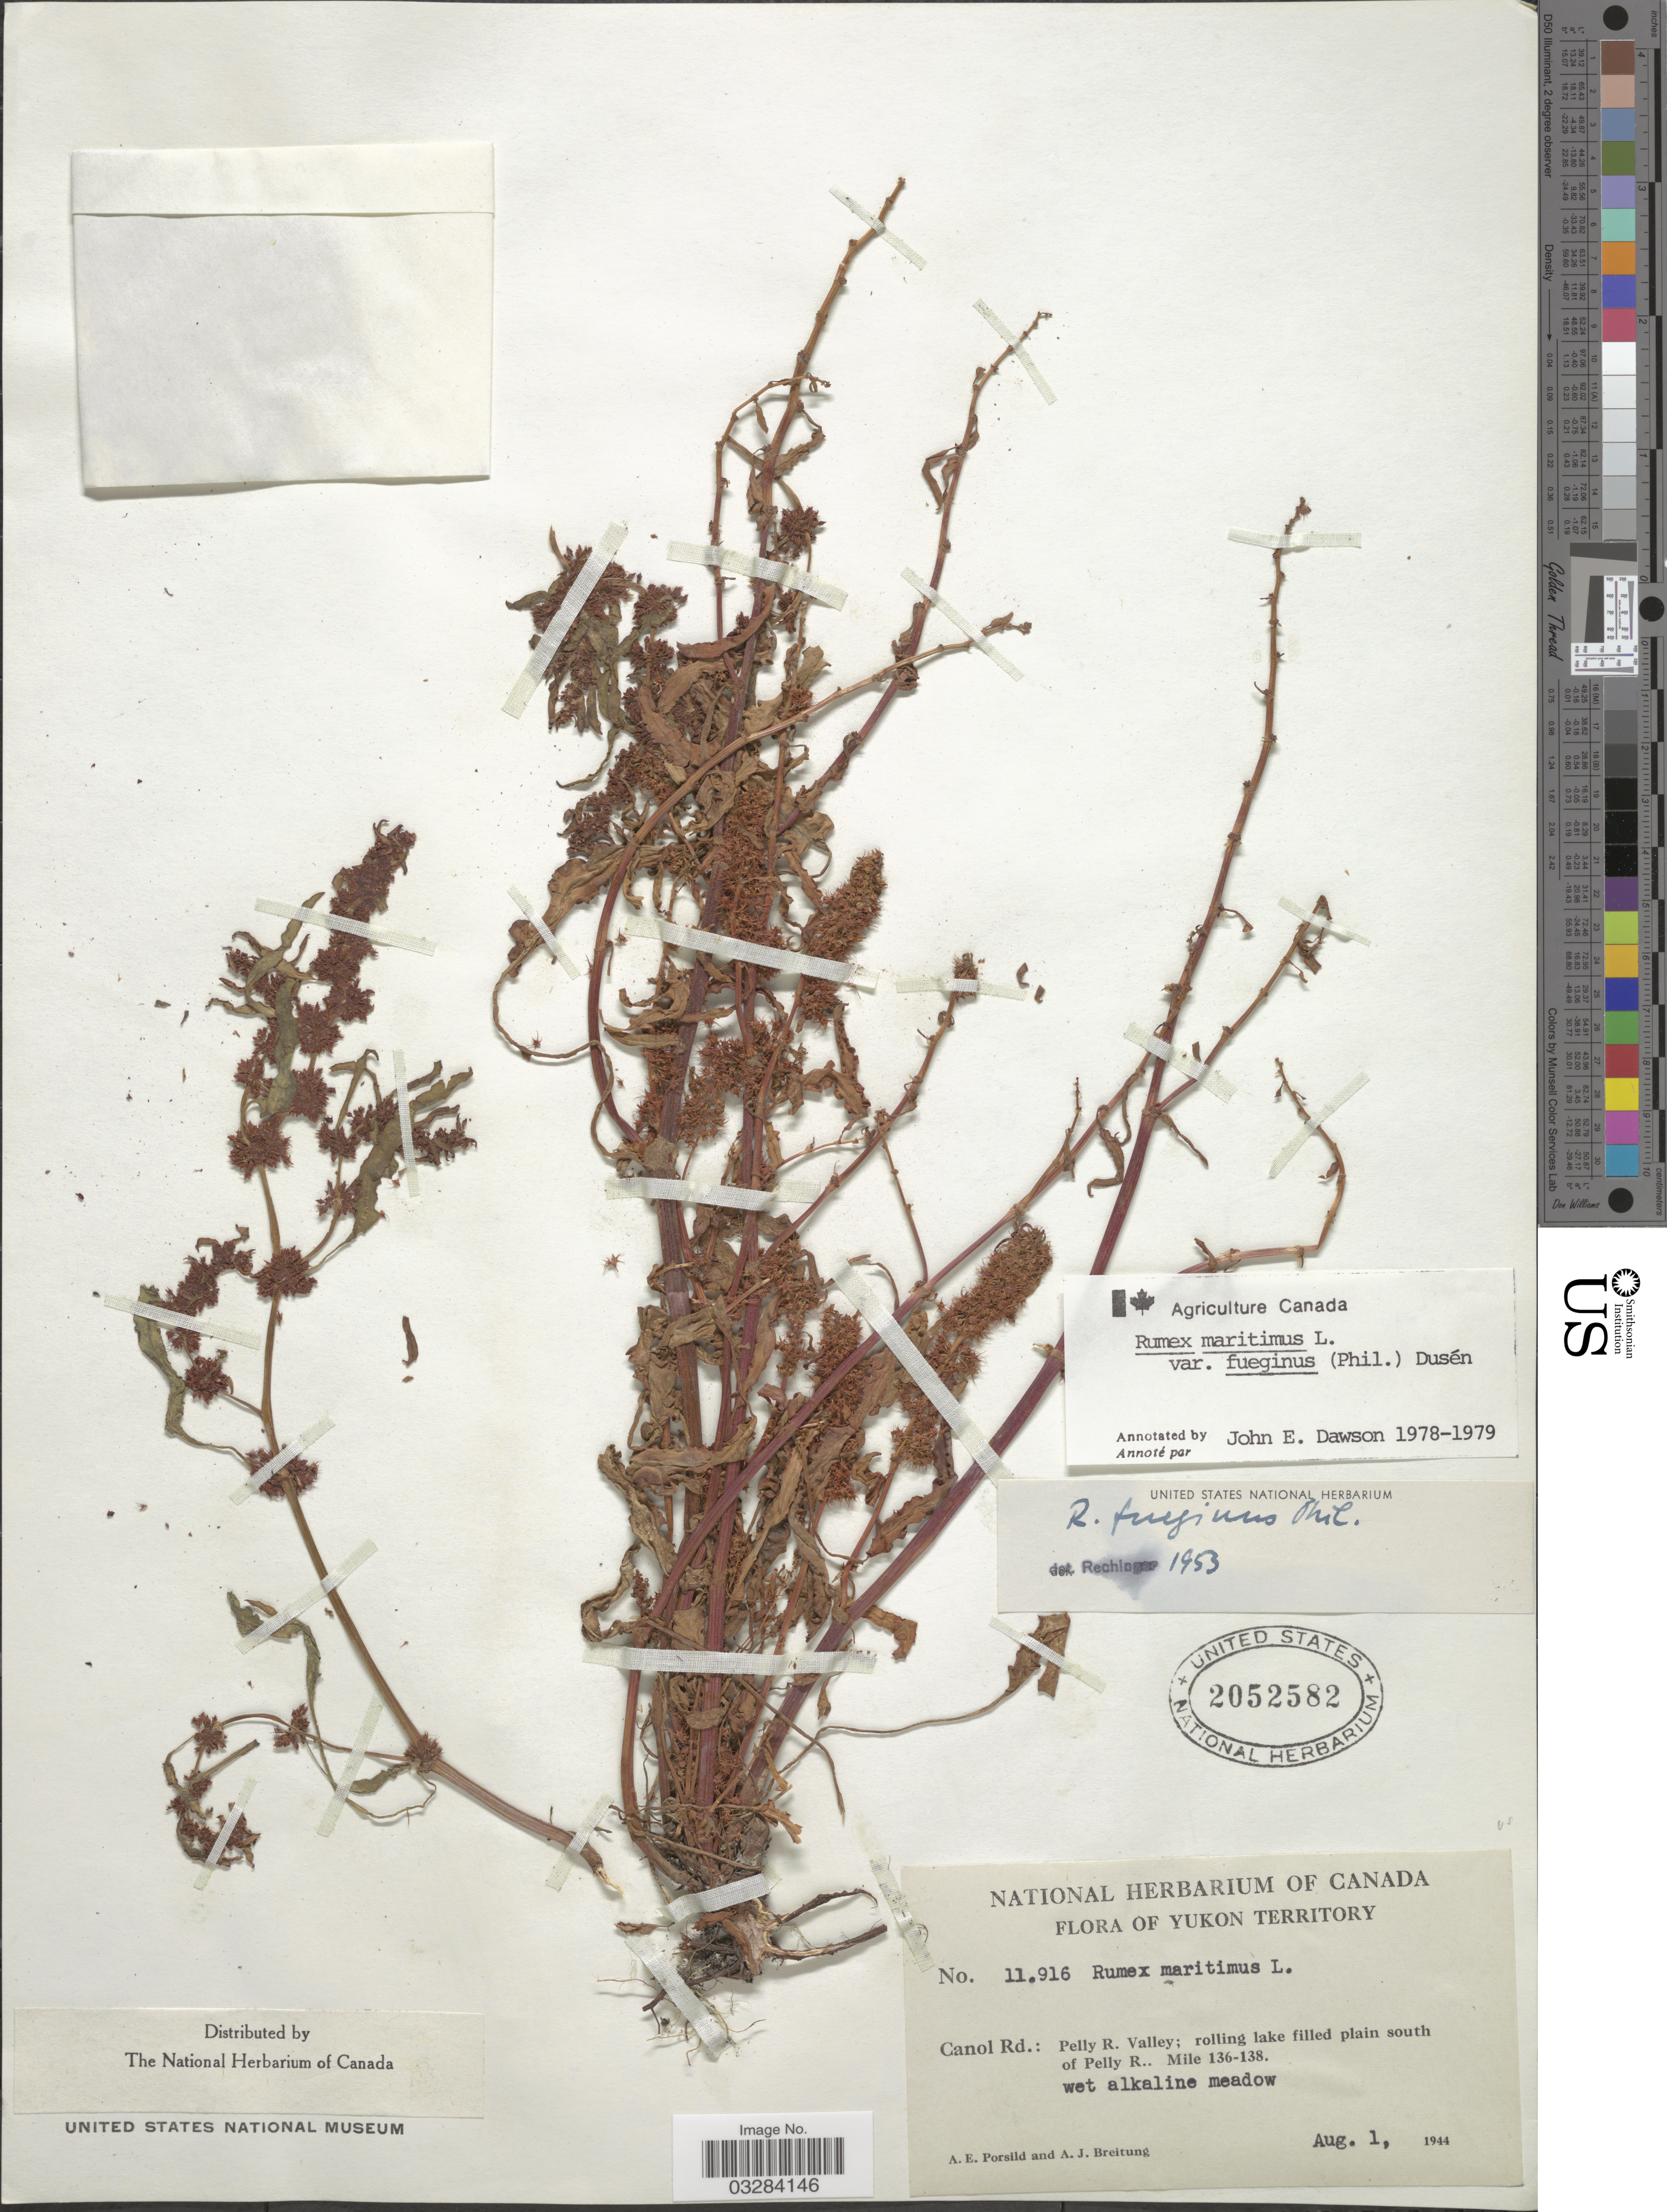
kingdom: Plantae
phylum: Tracheophyta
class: Magnoliopsida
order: Caryophyllales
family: Polygonaceae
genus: Rumex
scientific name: Rumex maritimus var. fueginus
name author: (Phil.) Dusén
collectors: A. E. Porsild & A. Breitung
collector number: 11916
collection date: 1944-08-01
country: Canada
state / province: Yukon Territory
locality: Canol Rd.: Pelly R. Valley; rolling lake filled plain south of Pelly R.. Mile 136-138.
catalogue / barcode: US 2052582